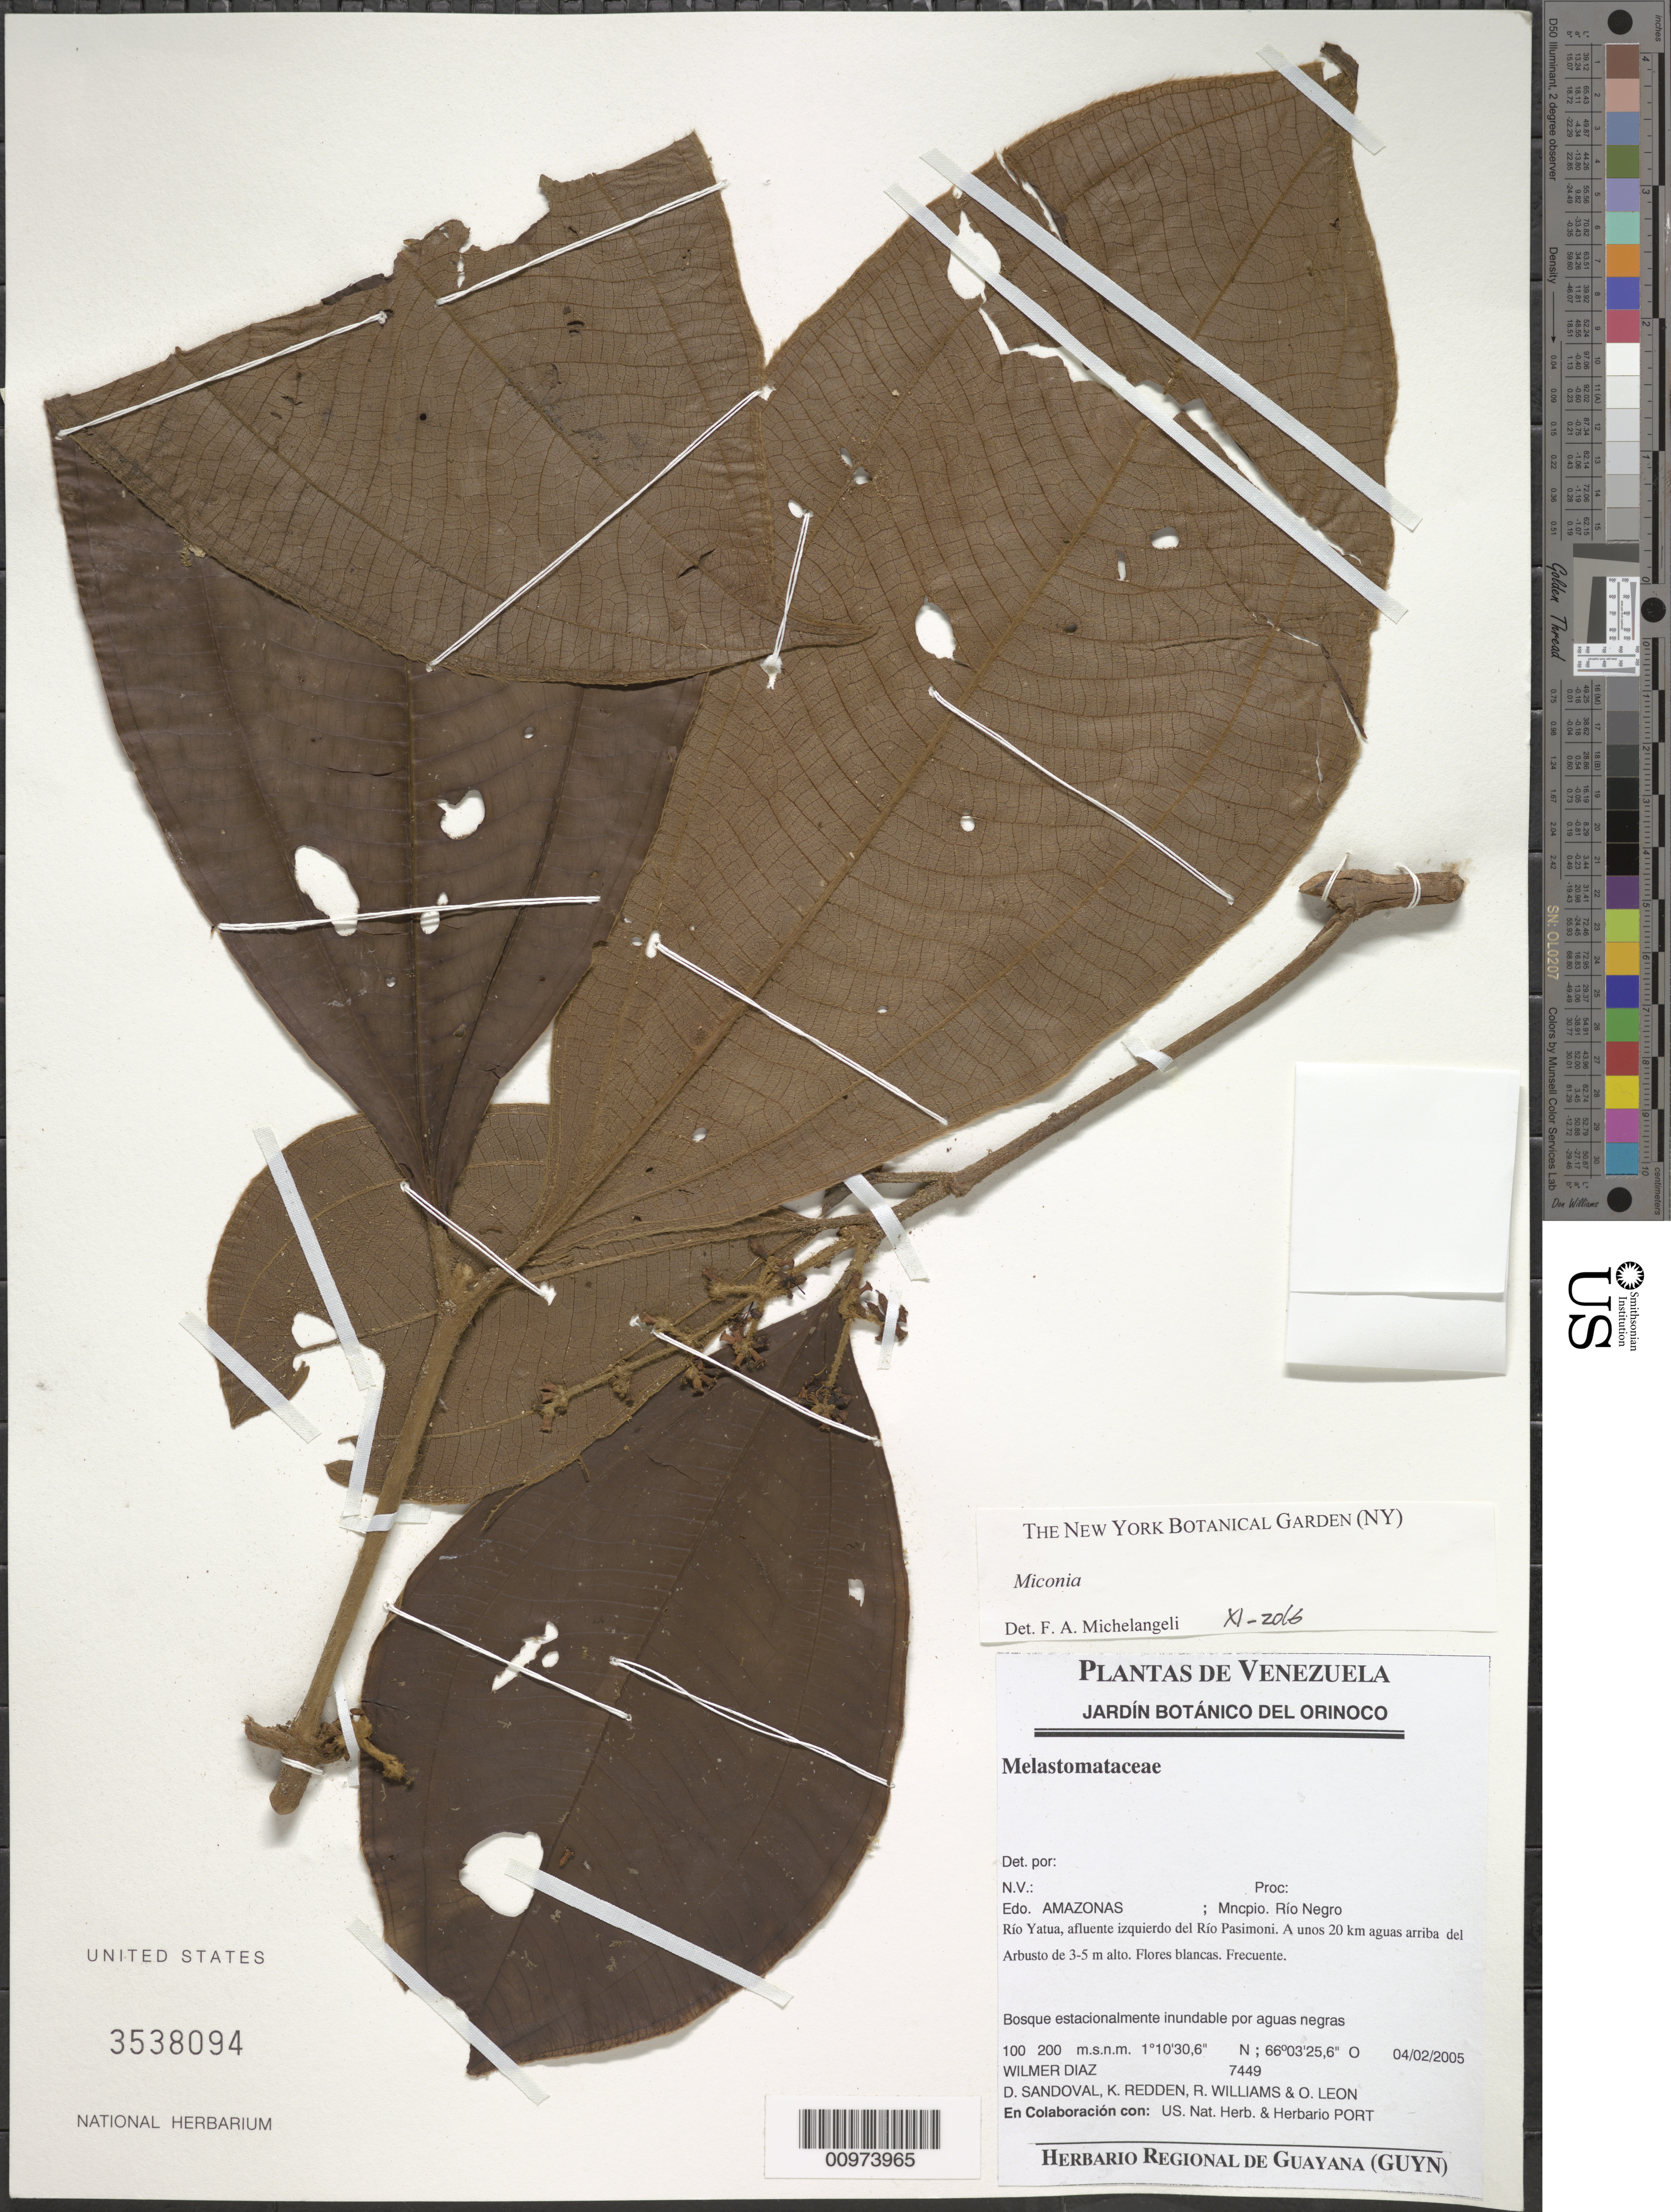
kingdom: Plantae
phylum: Tracheophyta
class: Magnoliopsida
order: Myrtales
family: Melastomataceae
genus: Miconia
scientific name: Miconia sp.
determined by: Michelangeli, F. A.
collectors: W. Díaz P., D. Sandoval, K. M. Redden, R. Williams & O. León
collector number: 7449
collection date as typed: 4-Feb-05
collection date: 2005-02-04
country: Venezuela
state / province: Amazonas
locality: Mun. Río Negro, Río Yatua, afluente del Río Pasimoni, 20 km aguas arriba del Campamento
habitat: Bosque estacionalmente inundable por aguas negras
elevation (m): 100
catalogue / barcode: US 3538094